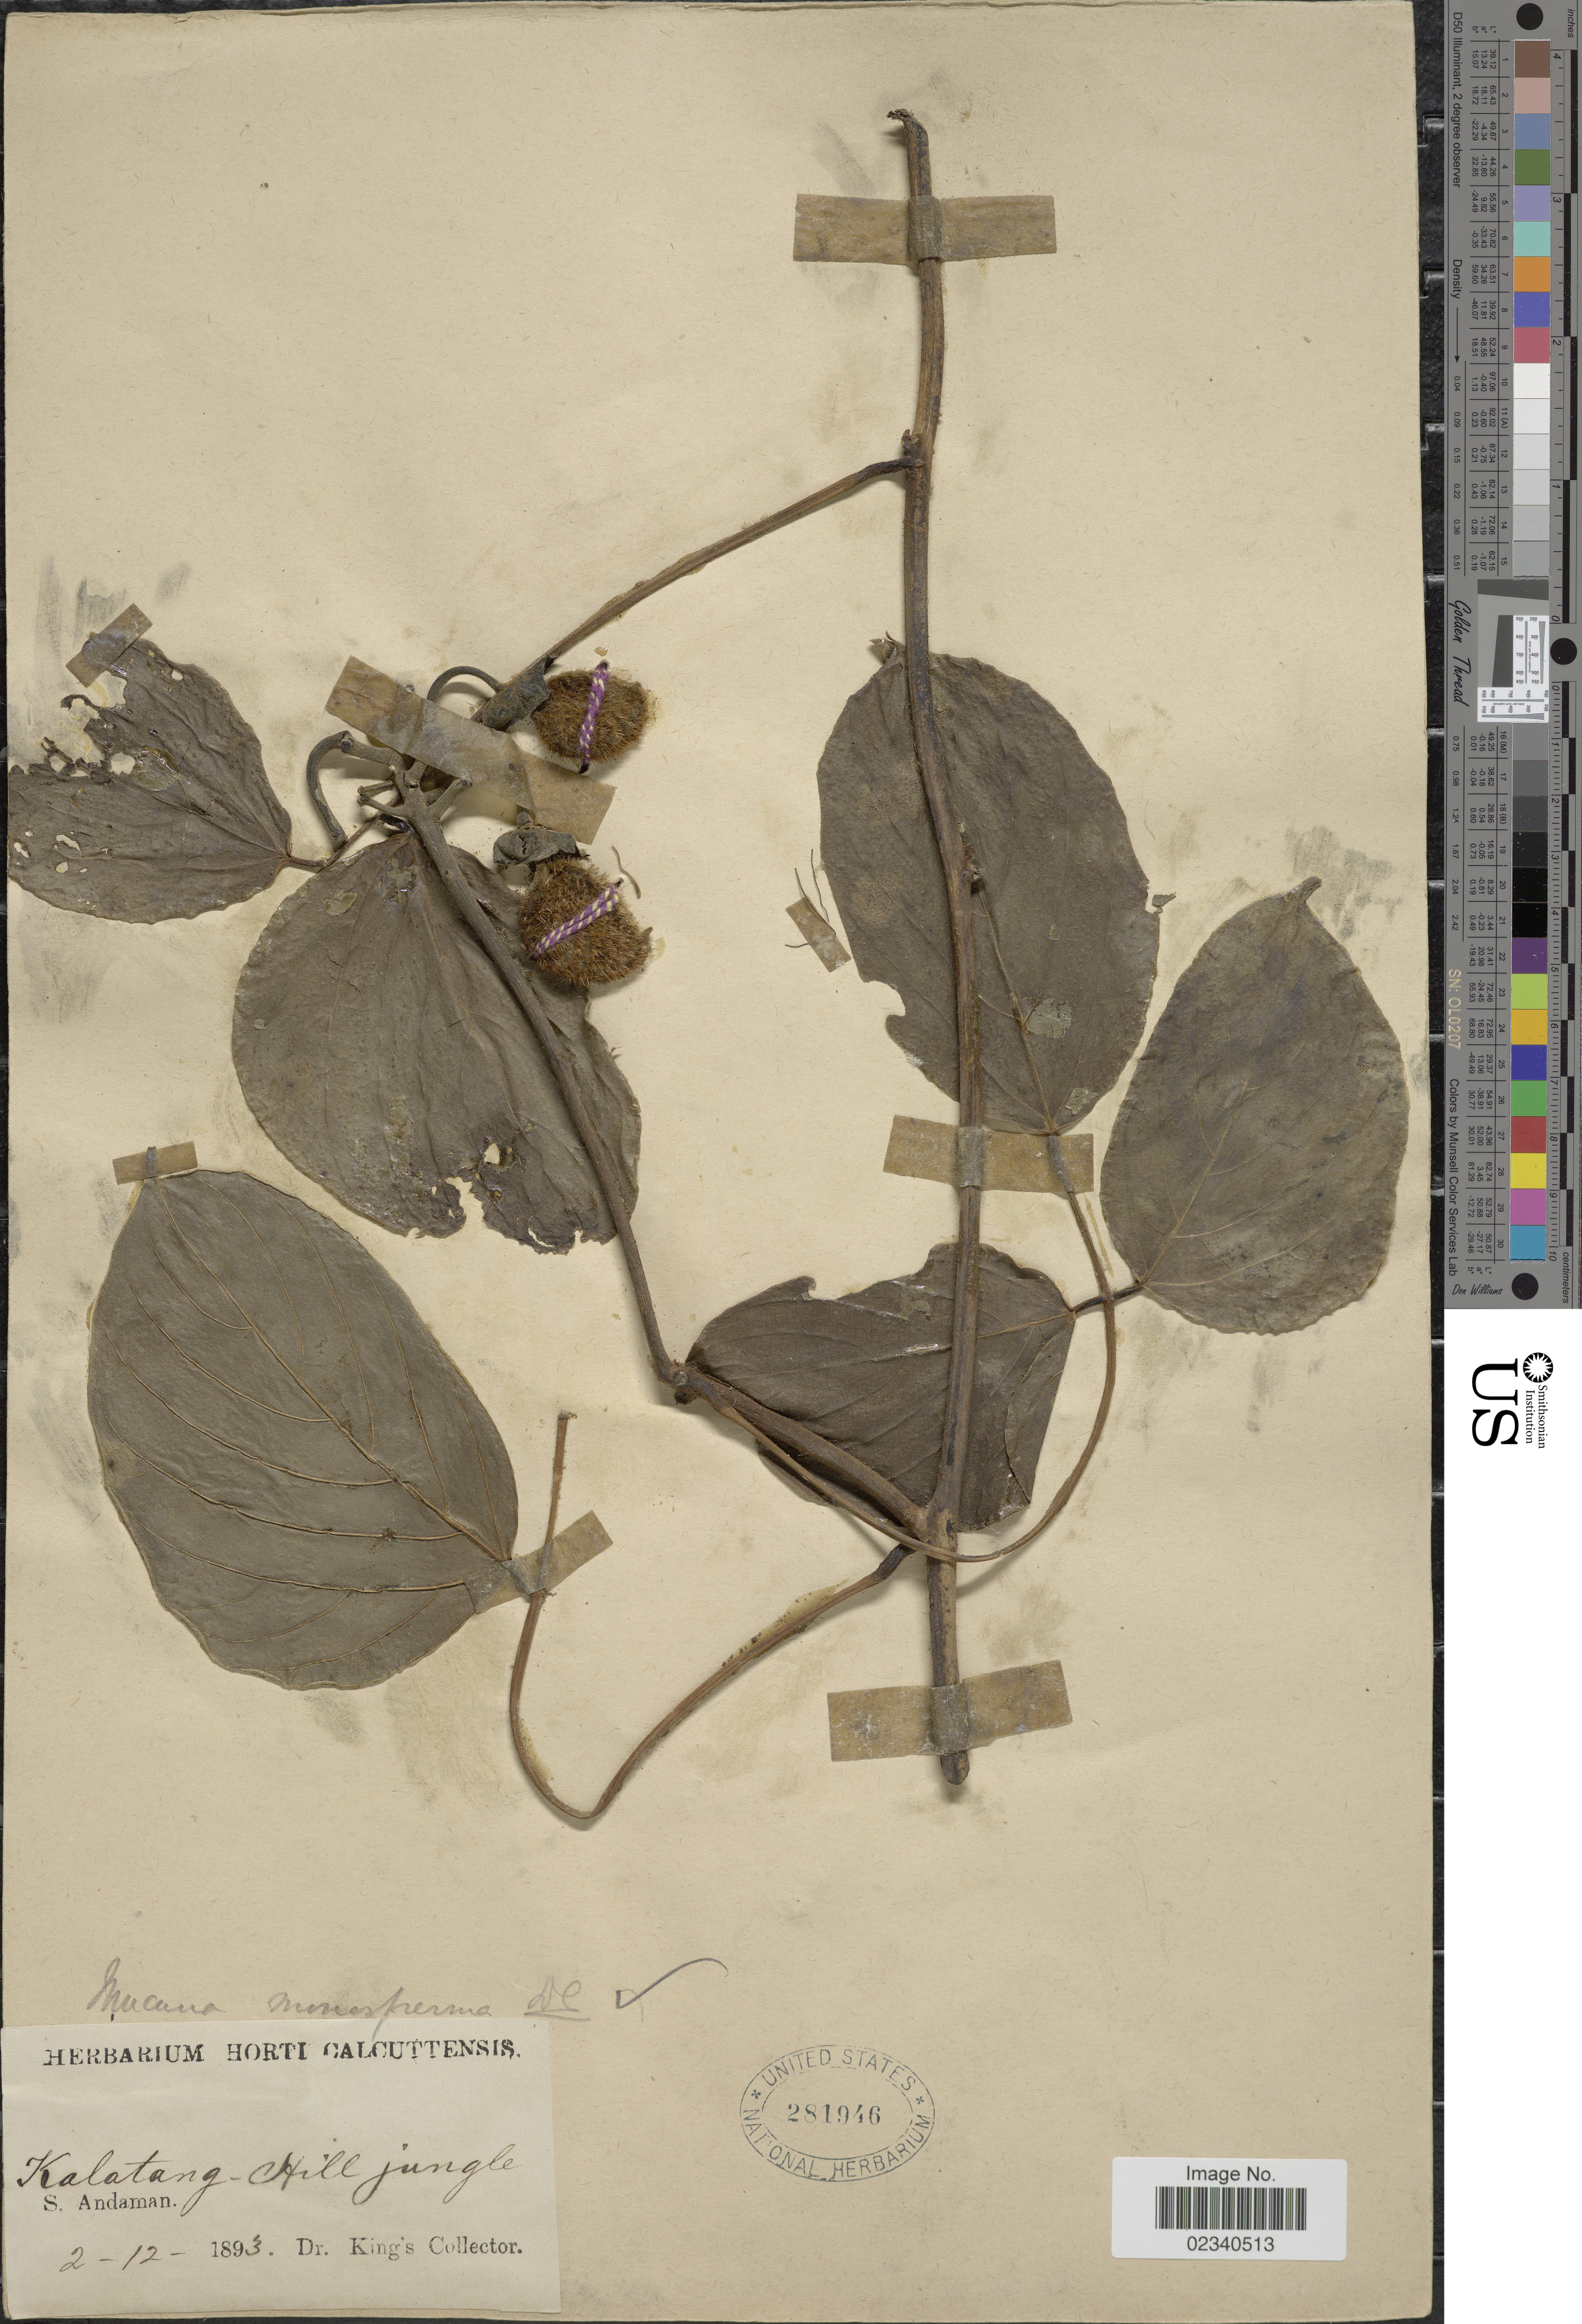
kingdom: Plantae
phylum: Tracheophyta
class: Magnoliopsida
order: Fabales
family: Fabaceae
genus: Mucuna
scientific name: Mucuna monosperma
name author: Wight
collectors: Dr. King's collector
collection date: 1893-12-02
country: India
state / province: Andaman and Nicobar Islands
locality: Kalateng-Hill jungle. S. Andaman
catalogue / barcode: US 281946